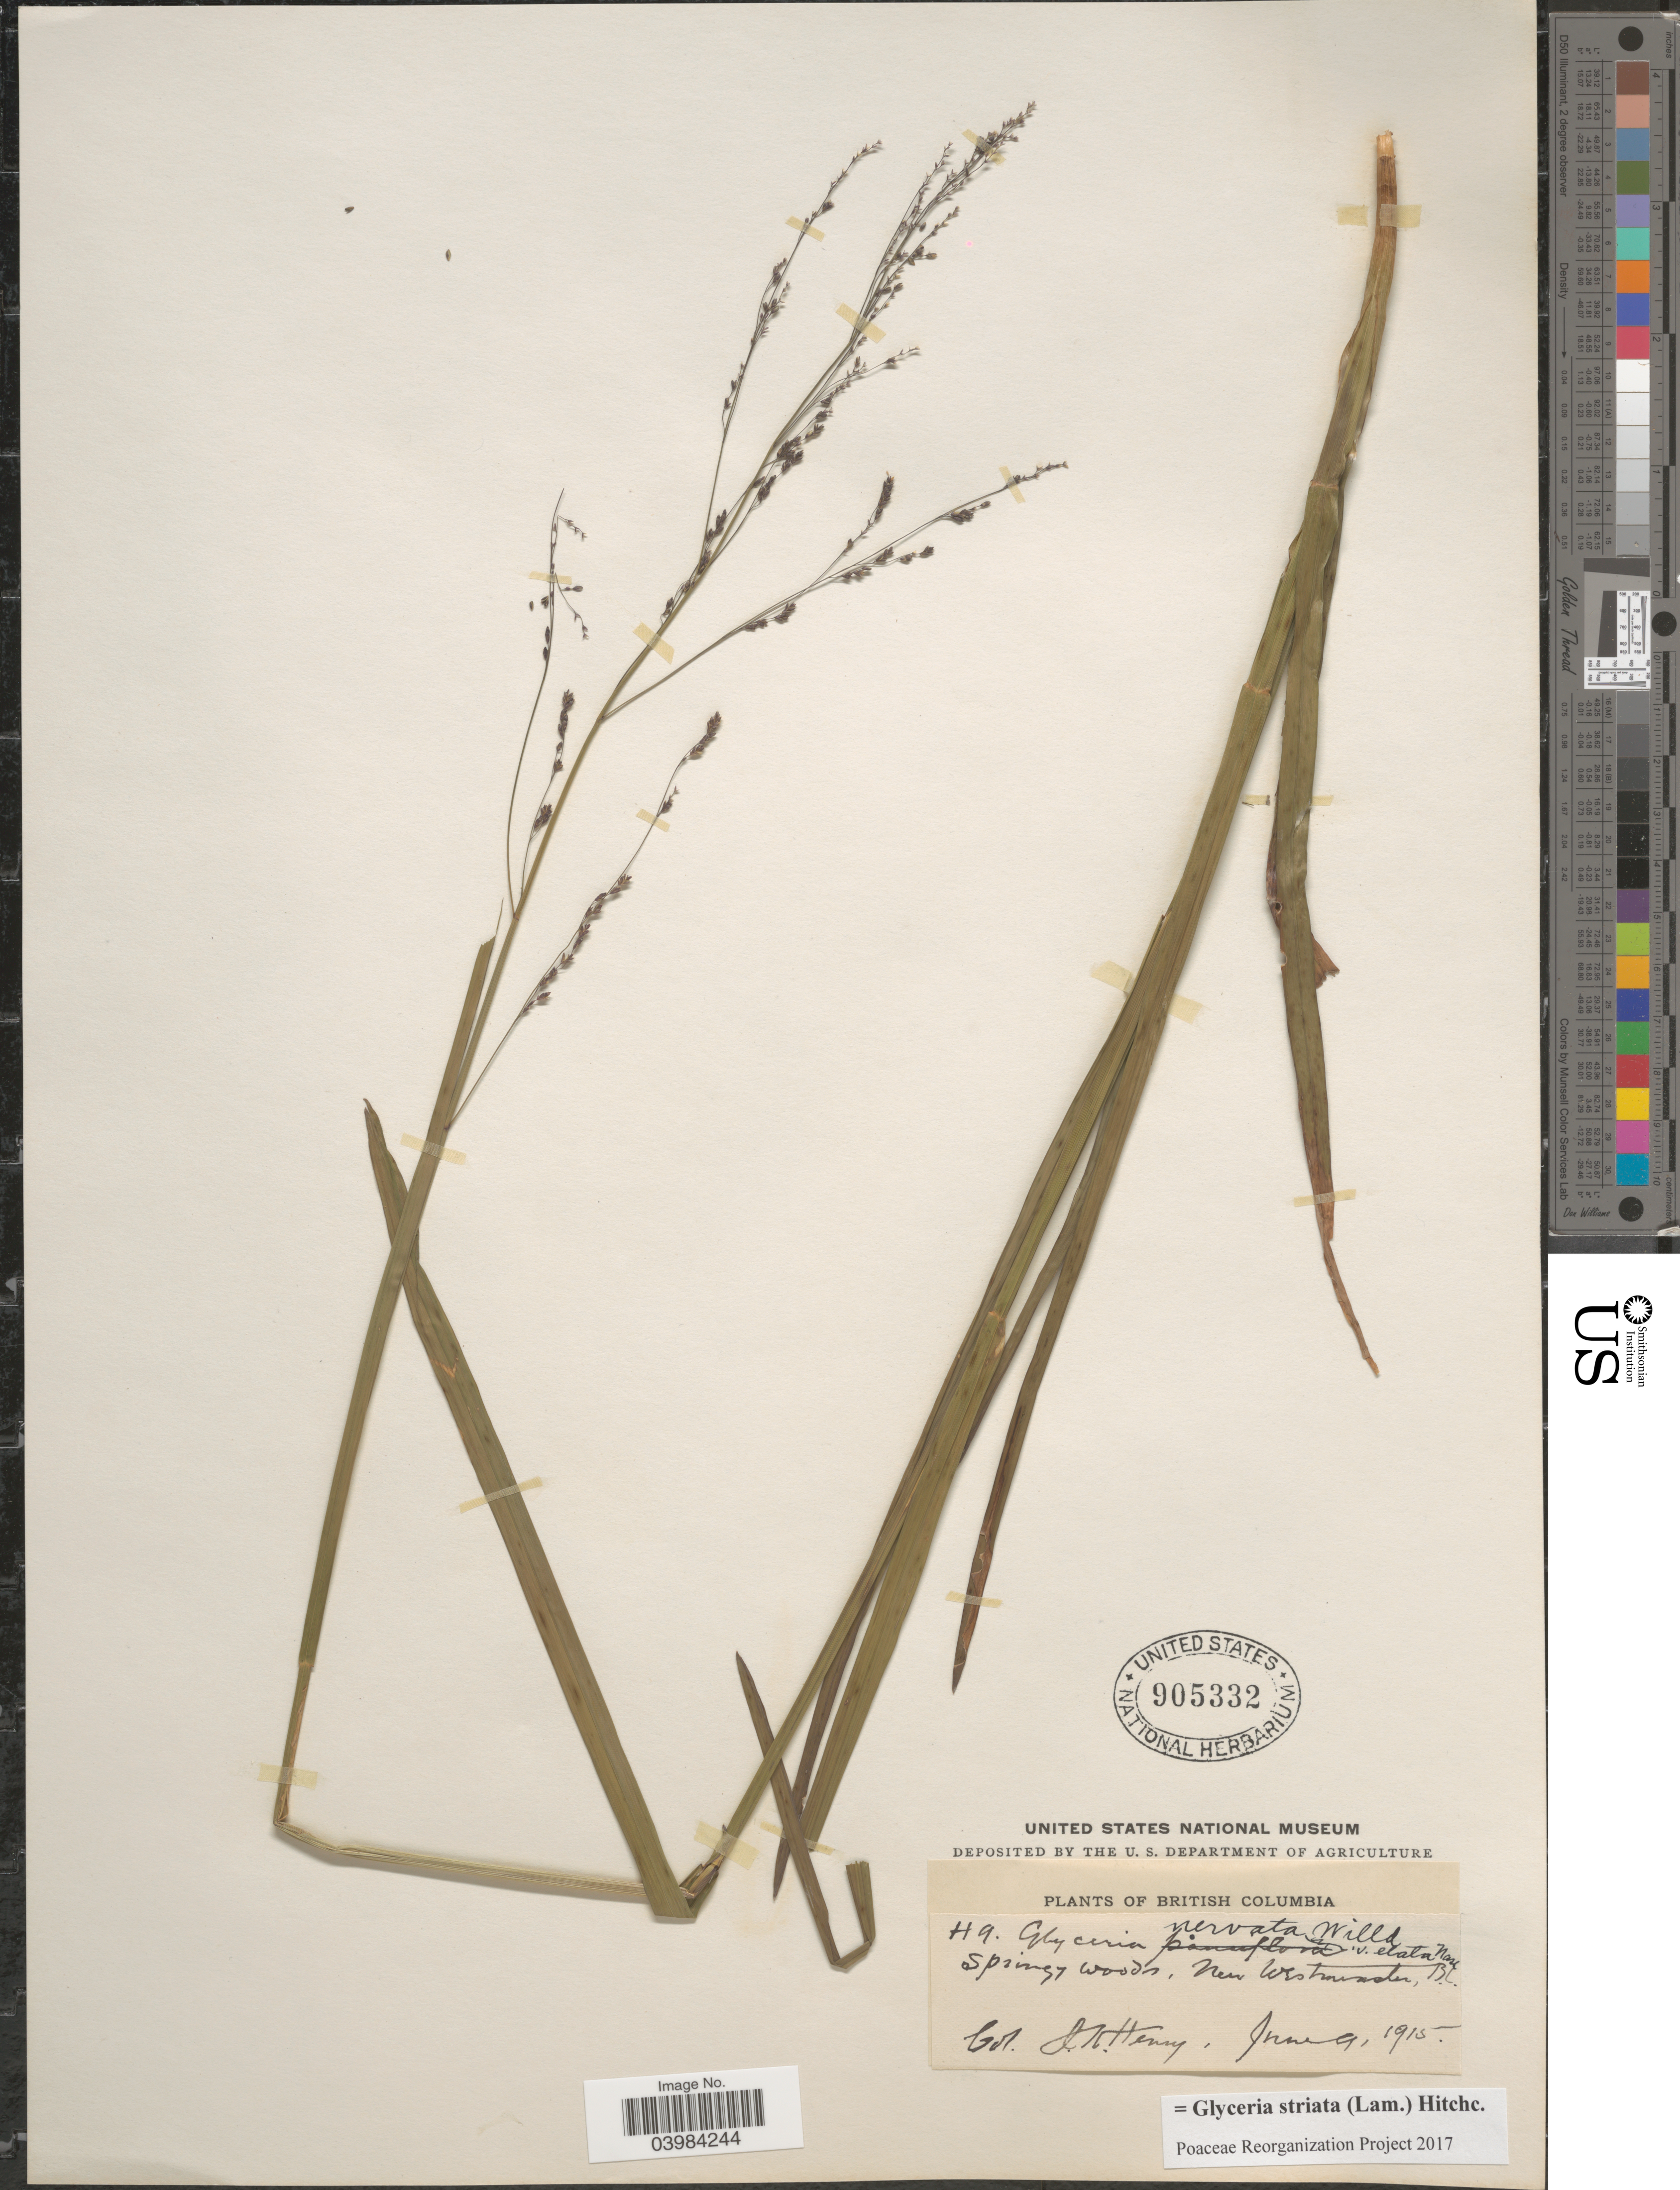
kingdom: Plantae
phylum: Tracheophyta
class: Liliopsida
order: Poales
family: Poaceae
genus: Glyceria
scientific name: Glyceria striata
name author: (Lam.) Hitchc.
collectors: J. K. Henry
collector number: H9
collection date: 1915-06-09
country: Canada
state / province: British Columbia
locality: New Westminster.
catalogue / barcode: US 905332